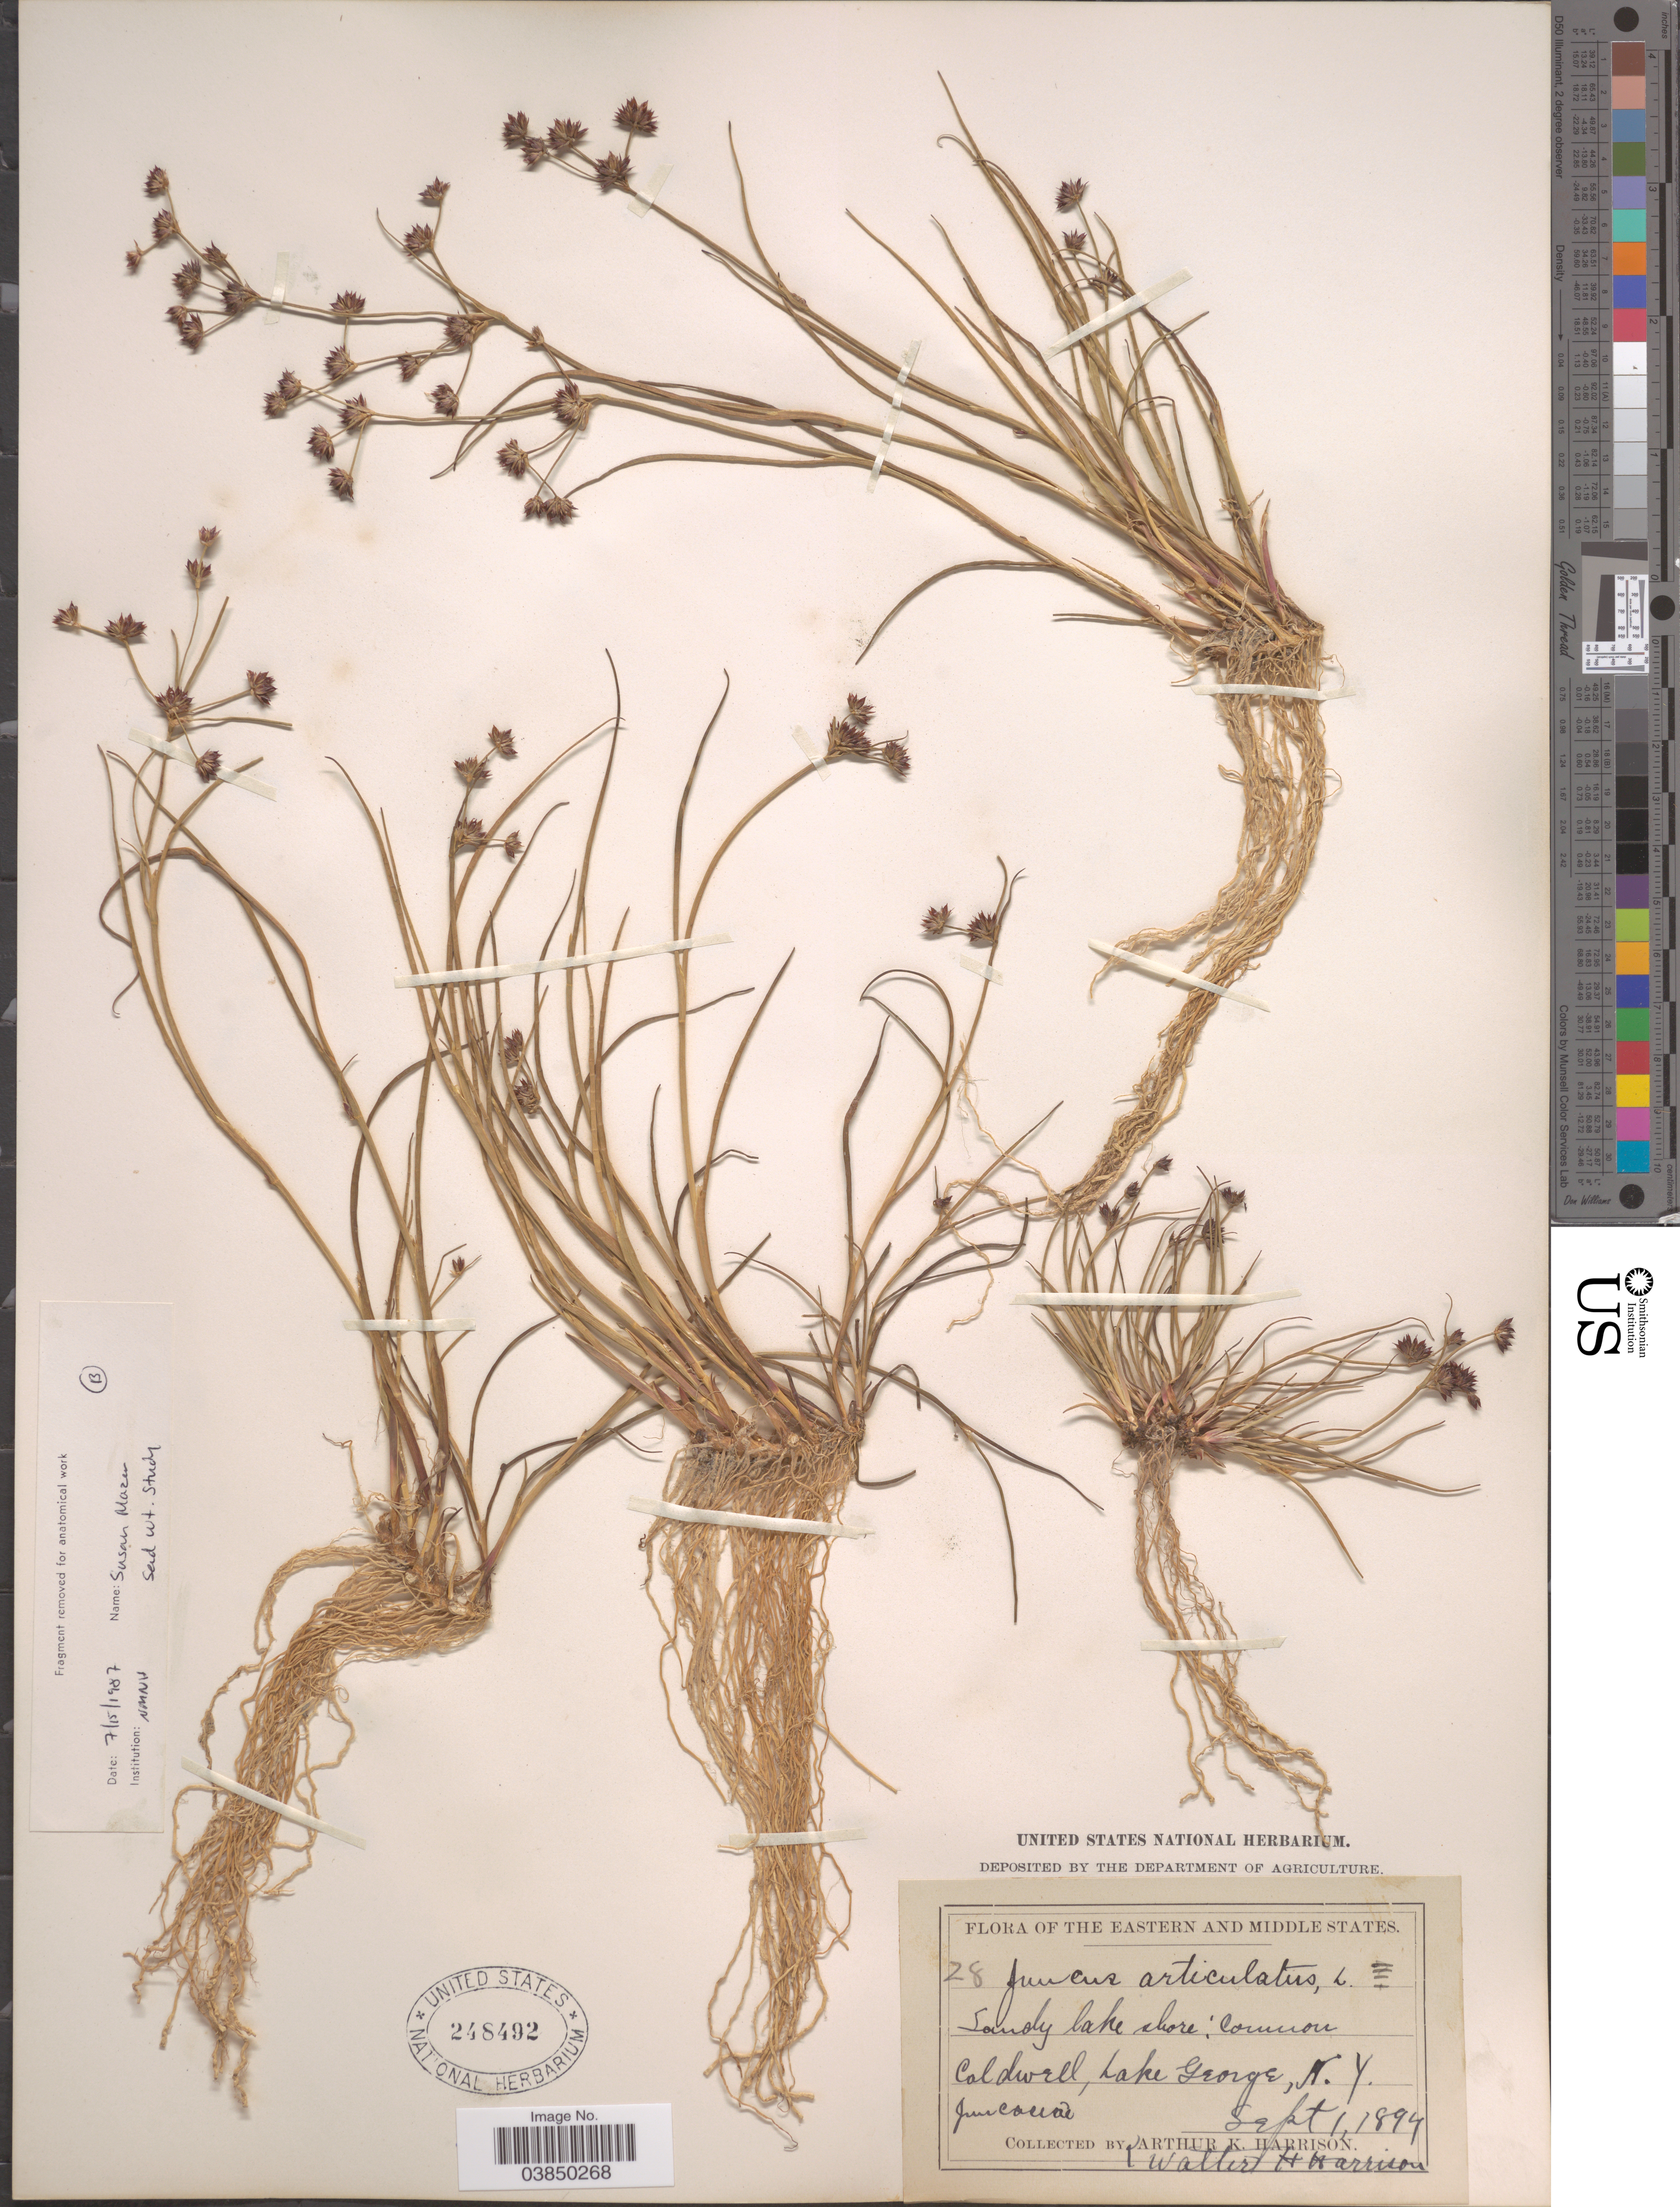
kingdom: Plantae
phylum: Tracheophyta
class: Liliopsida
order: Poales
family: Juncaceae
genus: Juncus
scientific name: Juncus articulatus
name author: L.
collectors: A. K. Harrison & W. H. Harrison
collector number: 28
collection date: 1894-09-01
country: United States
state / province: New York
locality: Eastern and Middle States. Coldwell, Lake George.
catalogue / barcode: US 248492